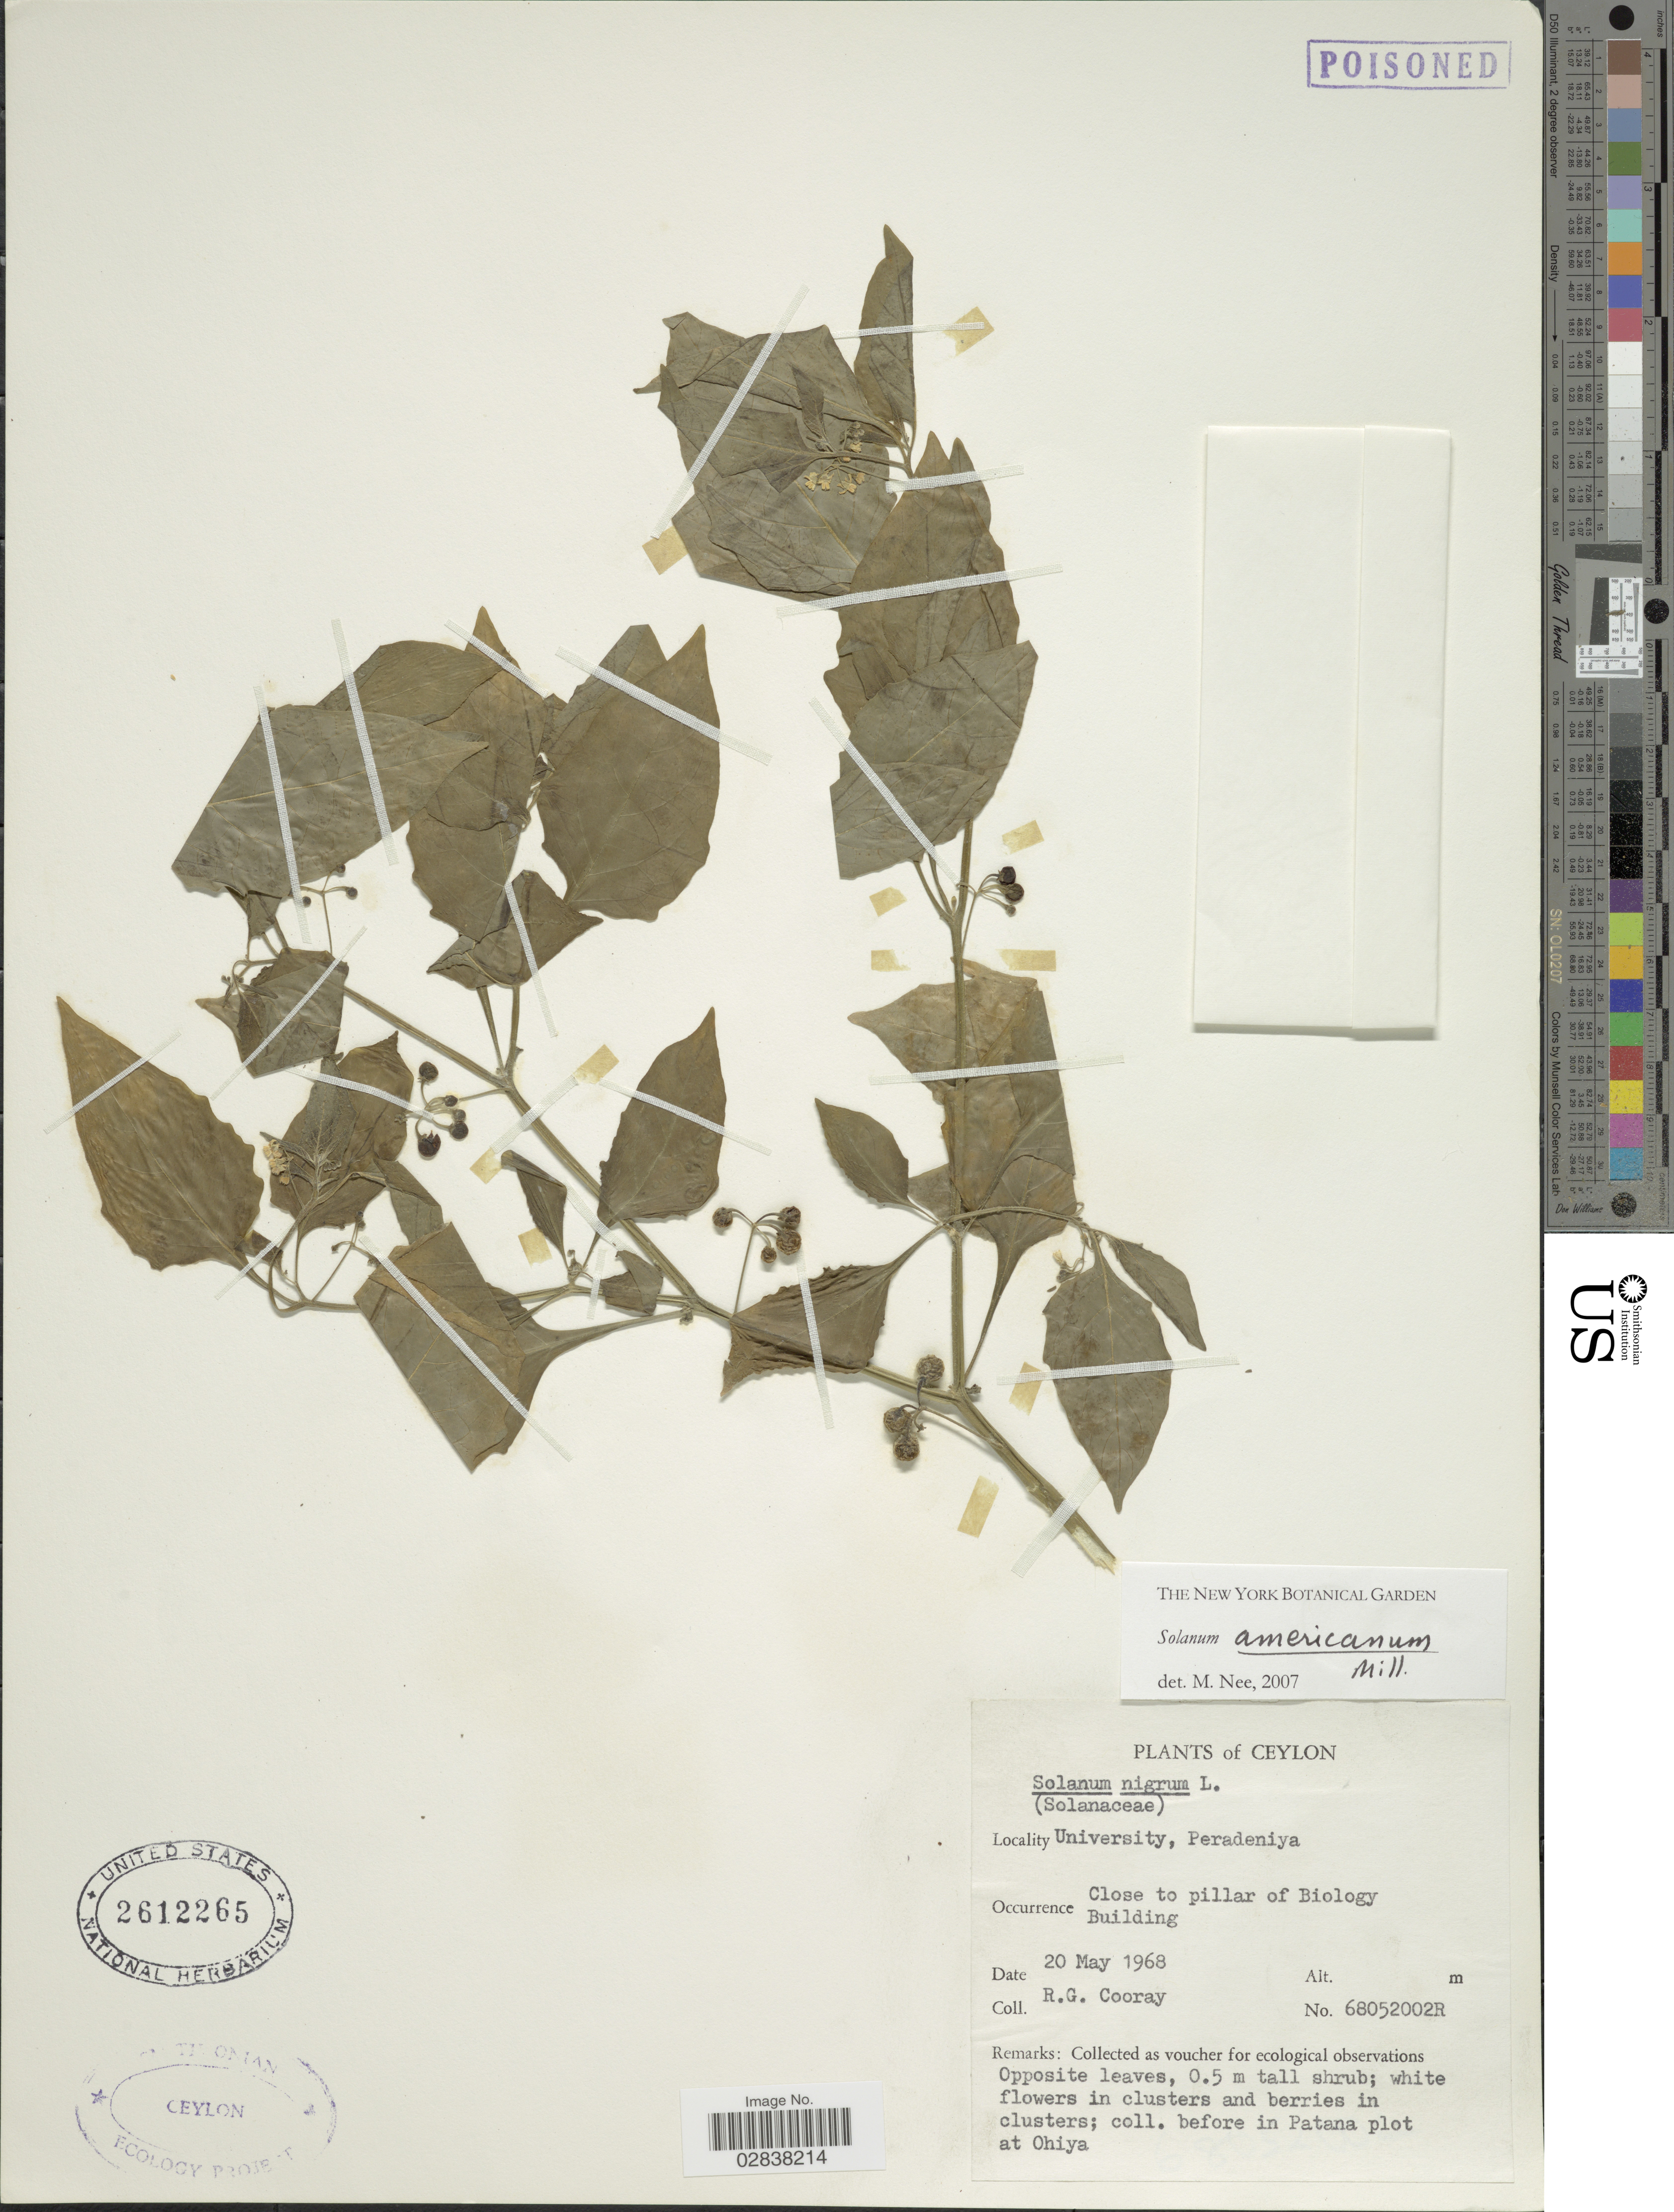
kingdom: Plantae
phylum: Tracheophyta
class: Magnoliopsida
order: Solanales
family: Solanaceae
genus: Solanum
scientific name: Solanum americanum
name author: Mill.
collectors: R. Cooray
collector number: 68052002R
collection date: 1968-05-20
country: Sri Lanka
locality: Ceylon, University, Peradeniya, Close to pillar of Biology Building.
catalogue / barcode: US 2612265